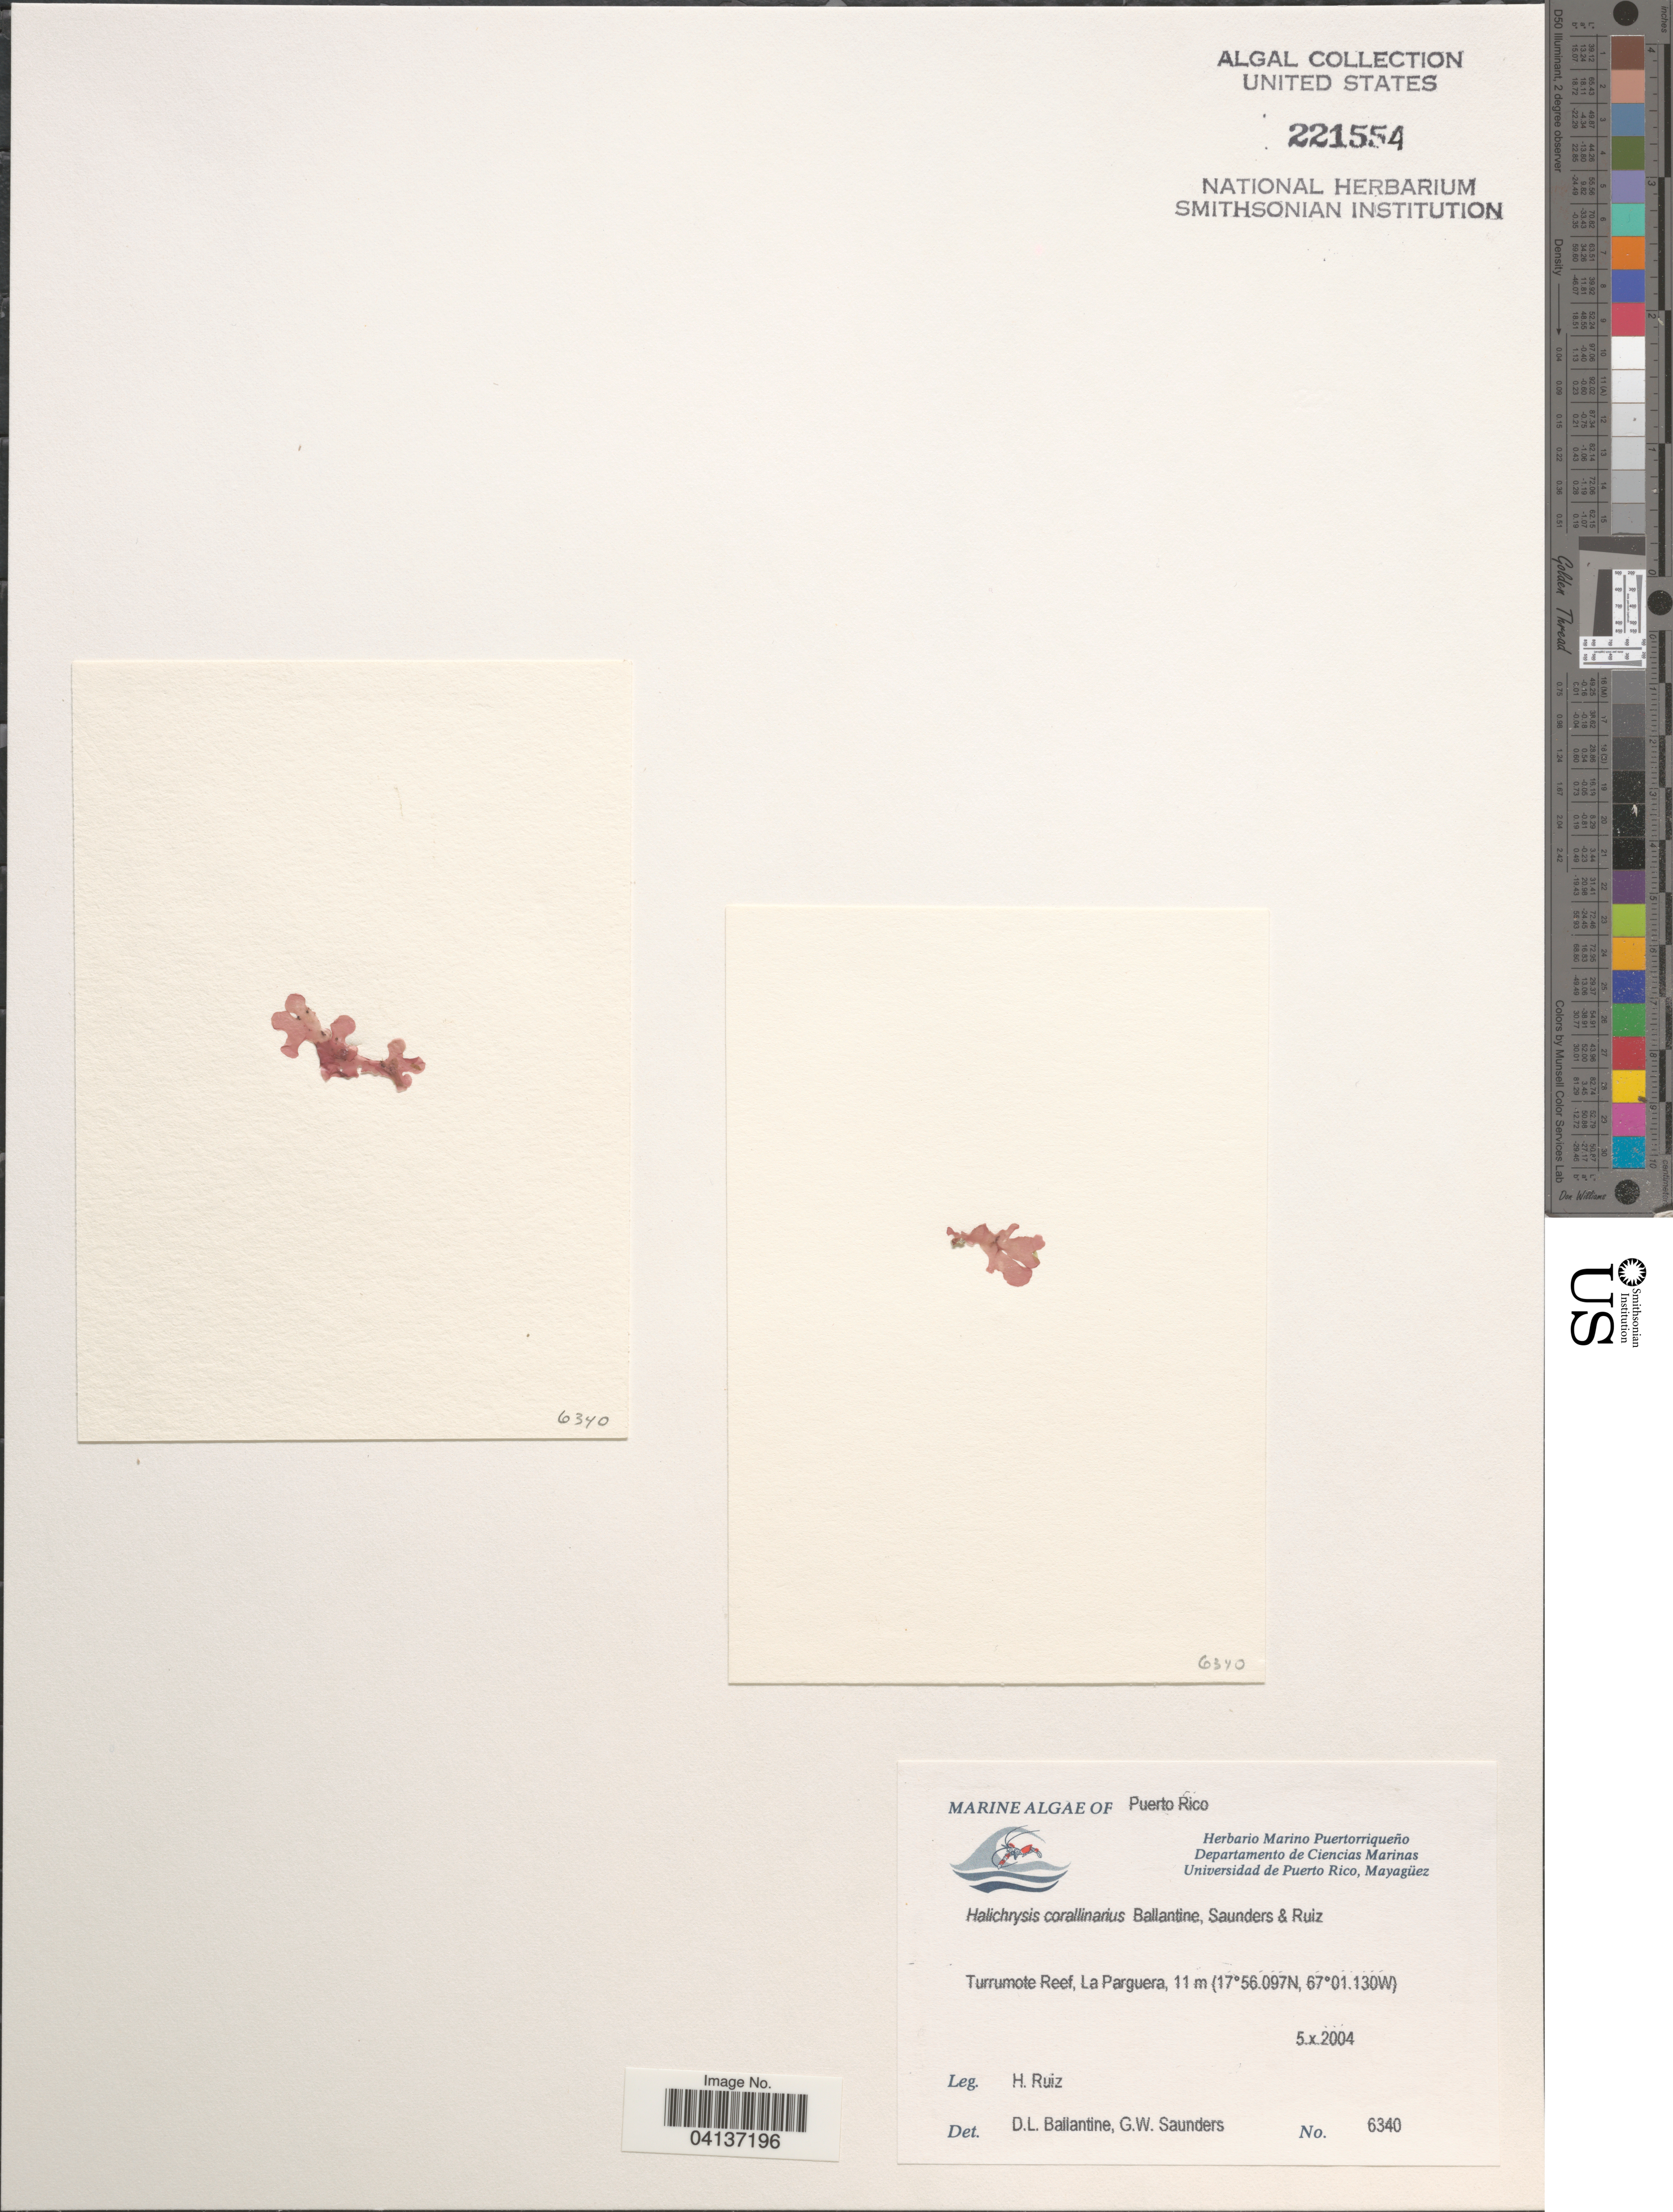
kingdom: Plantae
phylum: Rhodophyta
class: Florideophyceae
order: Rhodymeniales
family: Rhodymeniaceae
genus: Halichrysis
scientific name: Halichrysis corallinarius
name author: D.L. Ballant. et al.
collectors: H. Ruiz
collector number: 6340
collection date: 2004-10-05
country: Puerto Rico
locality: Turrumote Reef, La Parguera.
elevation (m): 11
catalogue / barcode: US 221554